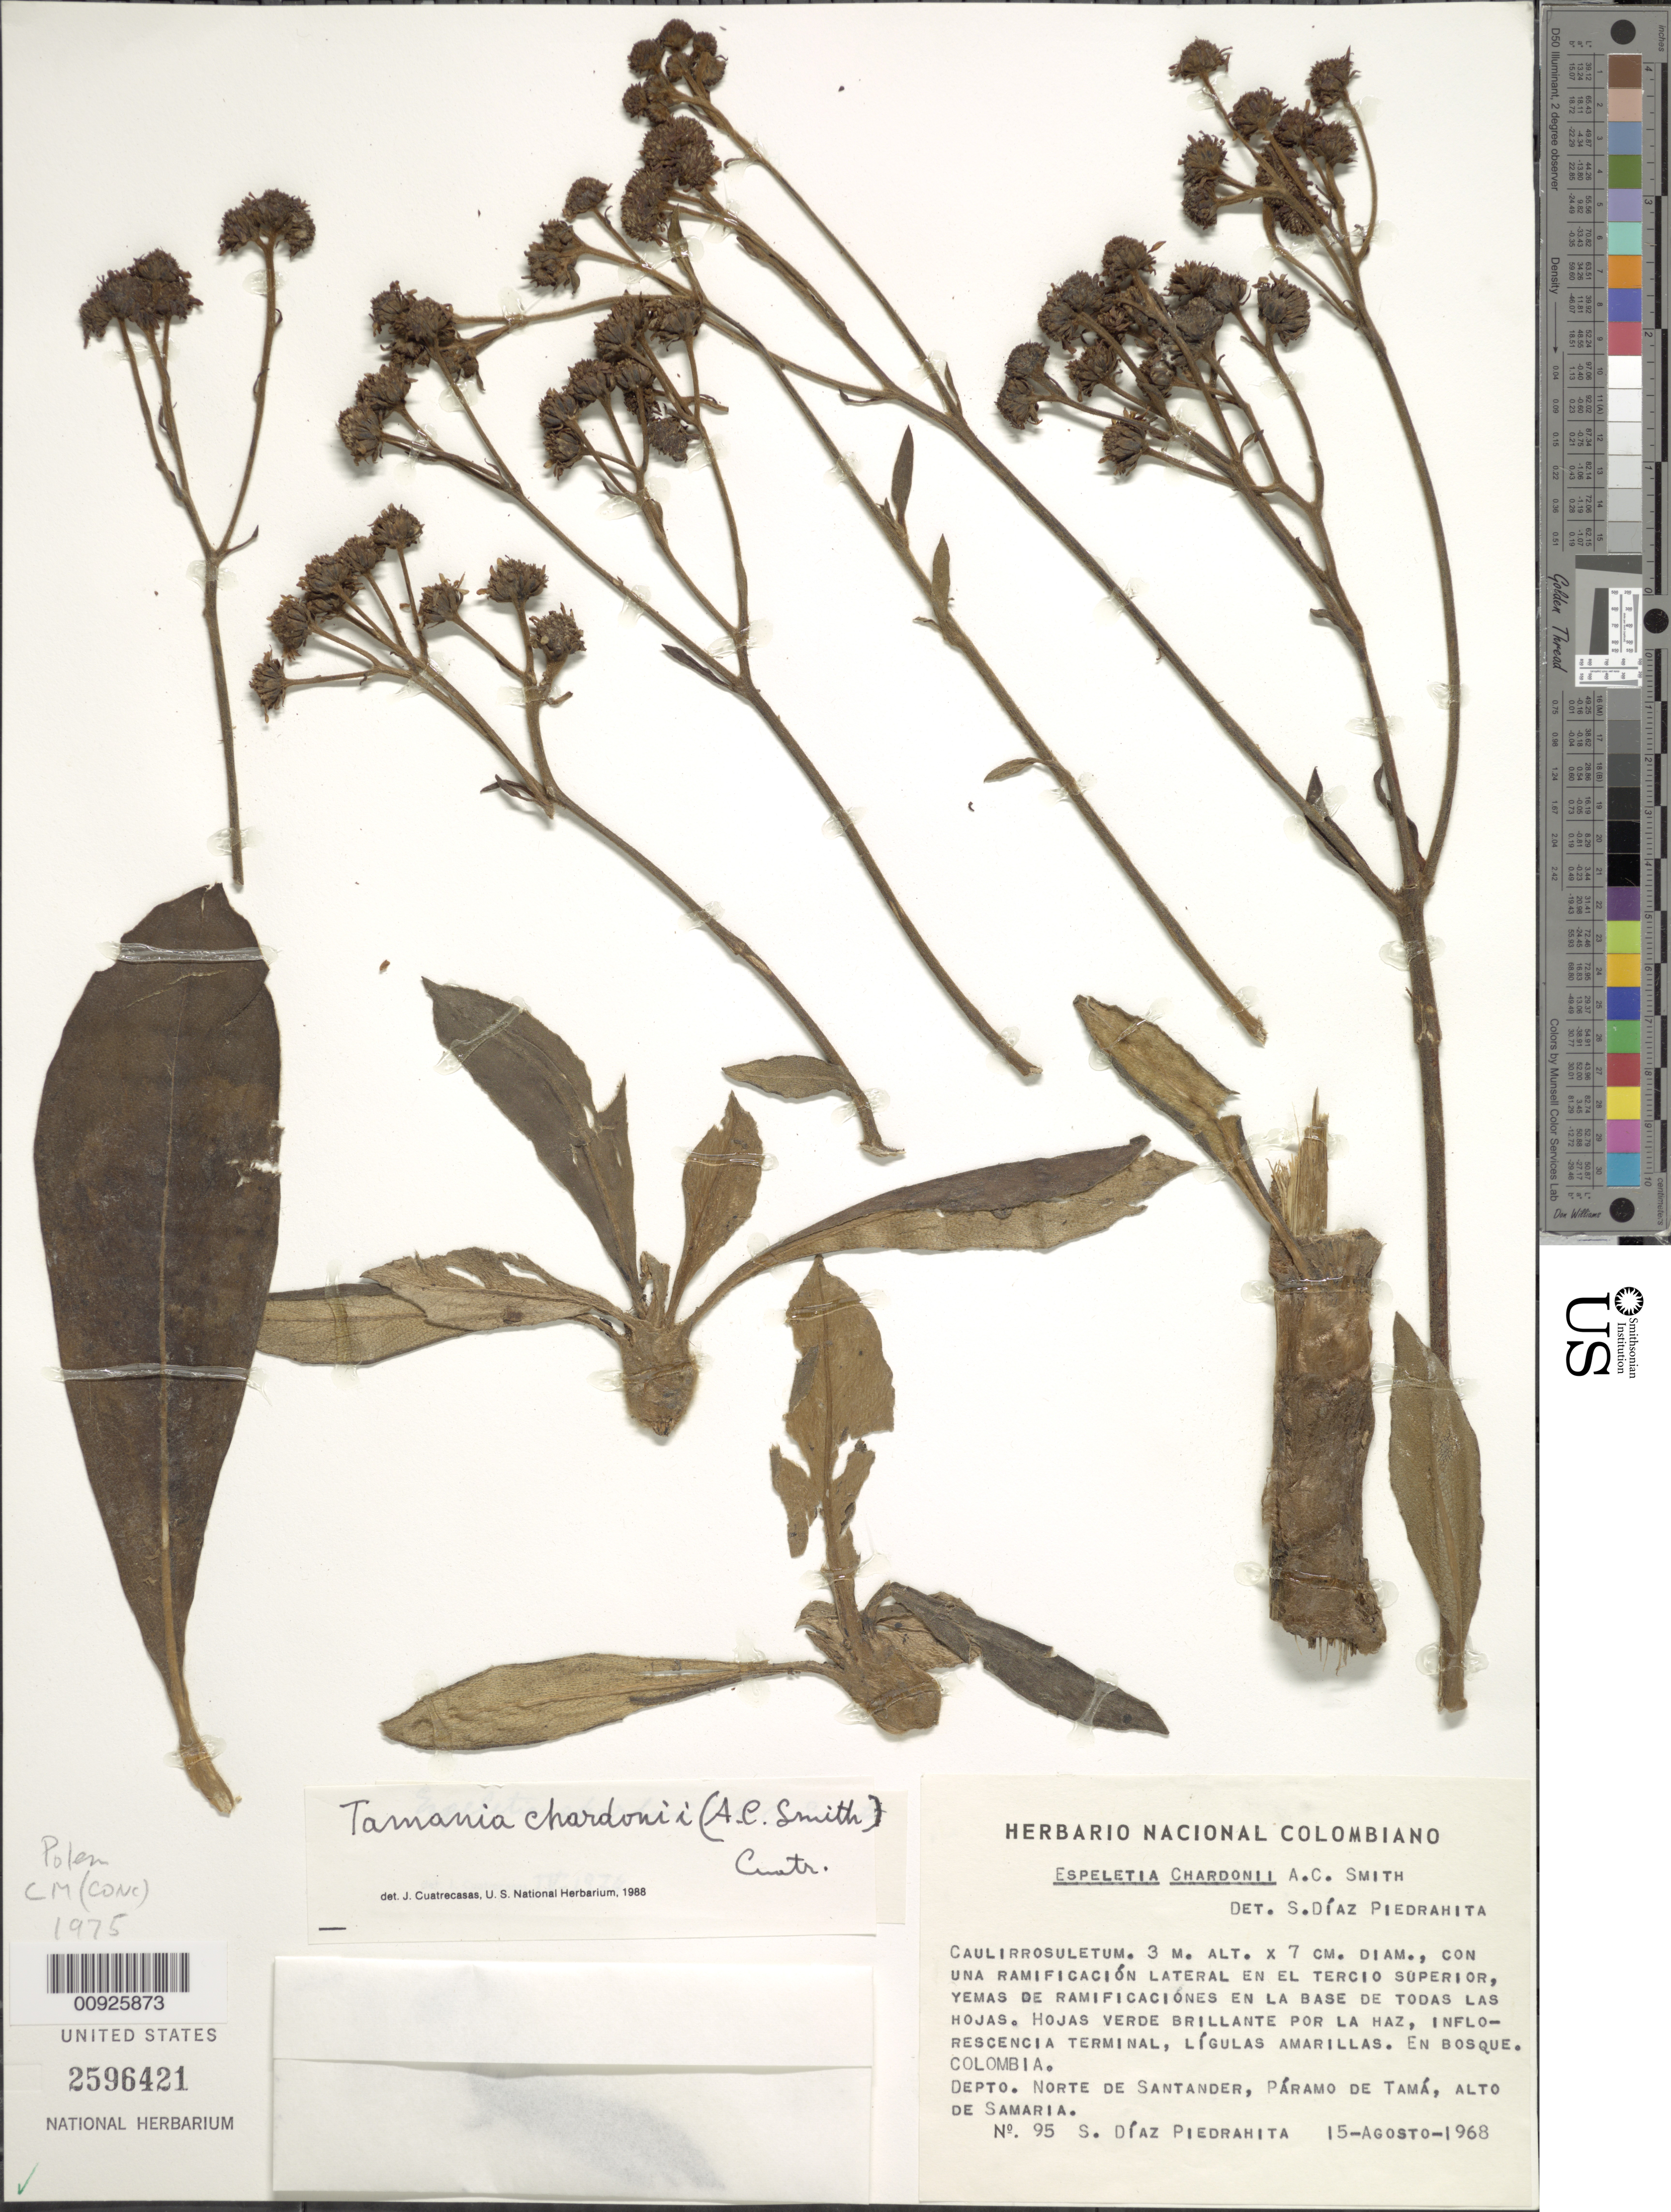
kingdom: Plantae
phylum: Tracheophyta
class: Magnoliopsida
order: Asterales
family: Asteraceae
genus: Tamania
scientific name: Tamania chardonii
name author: (A.C. Sm.) Cuatrec.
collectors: S. Díaz Píedrahíta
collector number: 95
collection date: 1968-08-15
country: Colombia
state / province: Norte de Santander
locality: Alto de Samaria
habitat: Bosque andino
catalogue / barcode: US 2596421